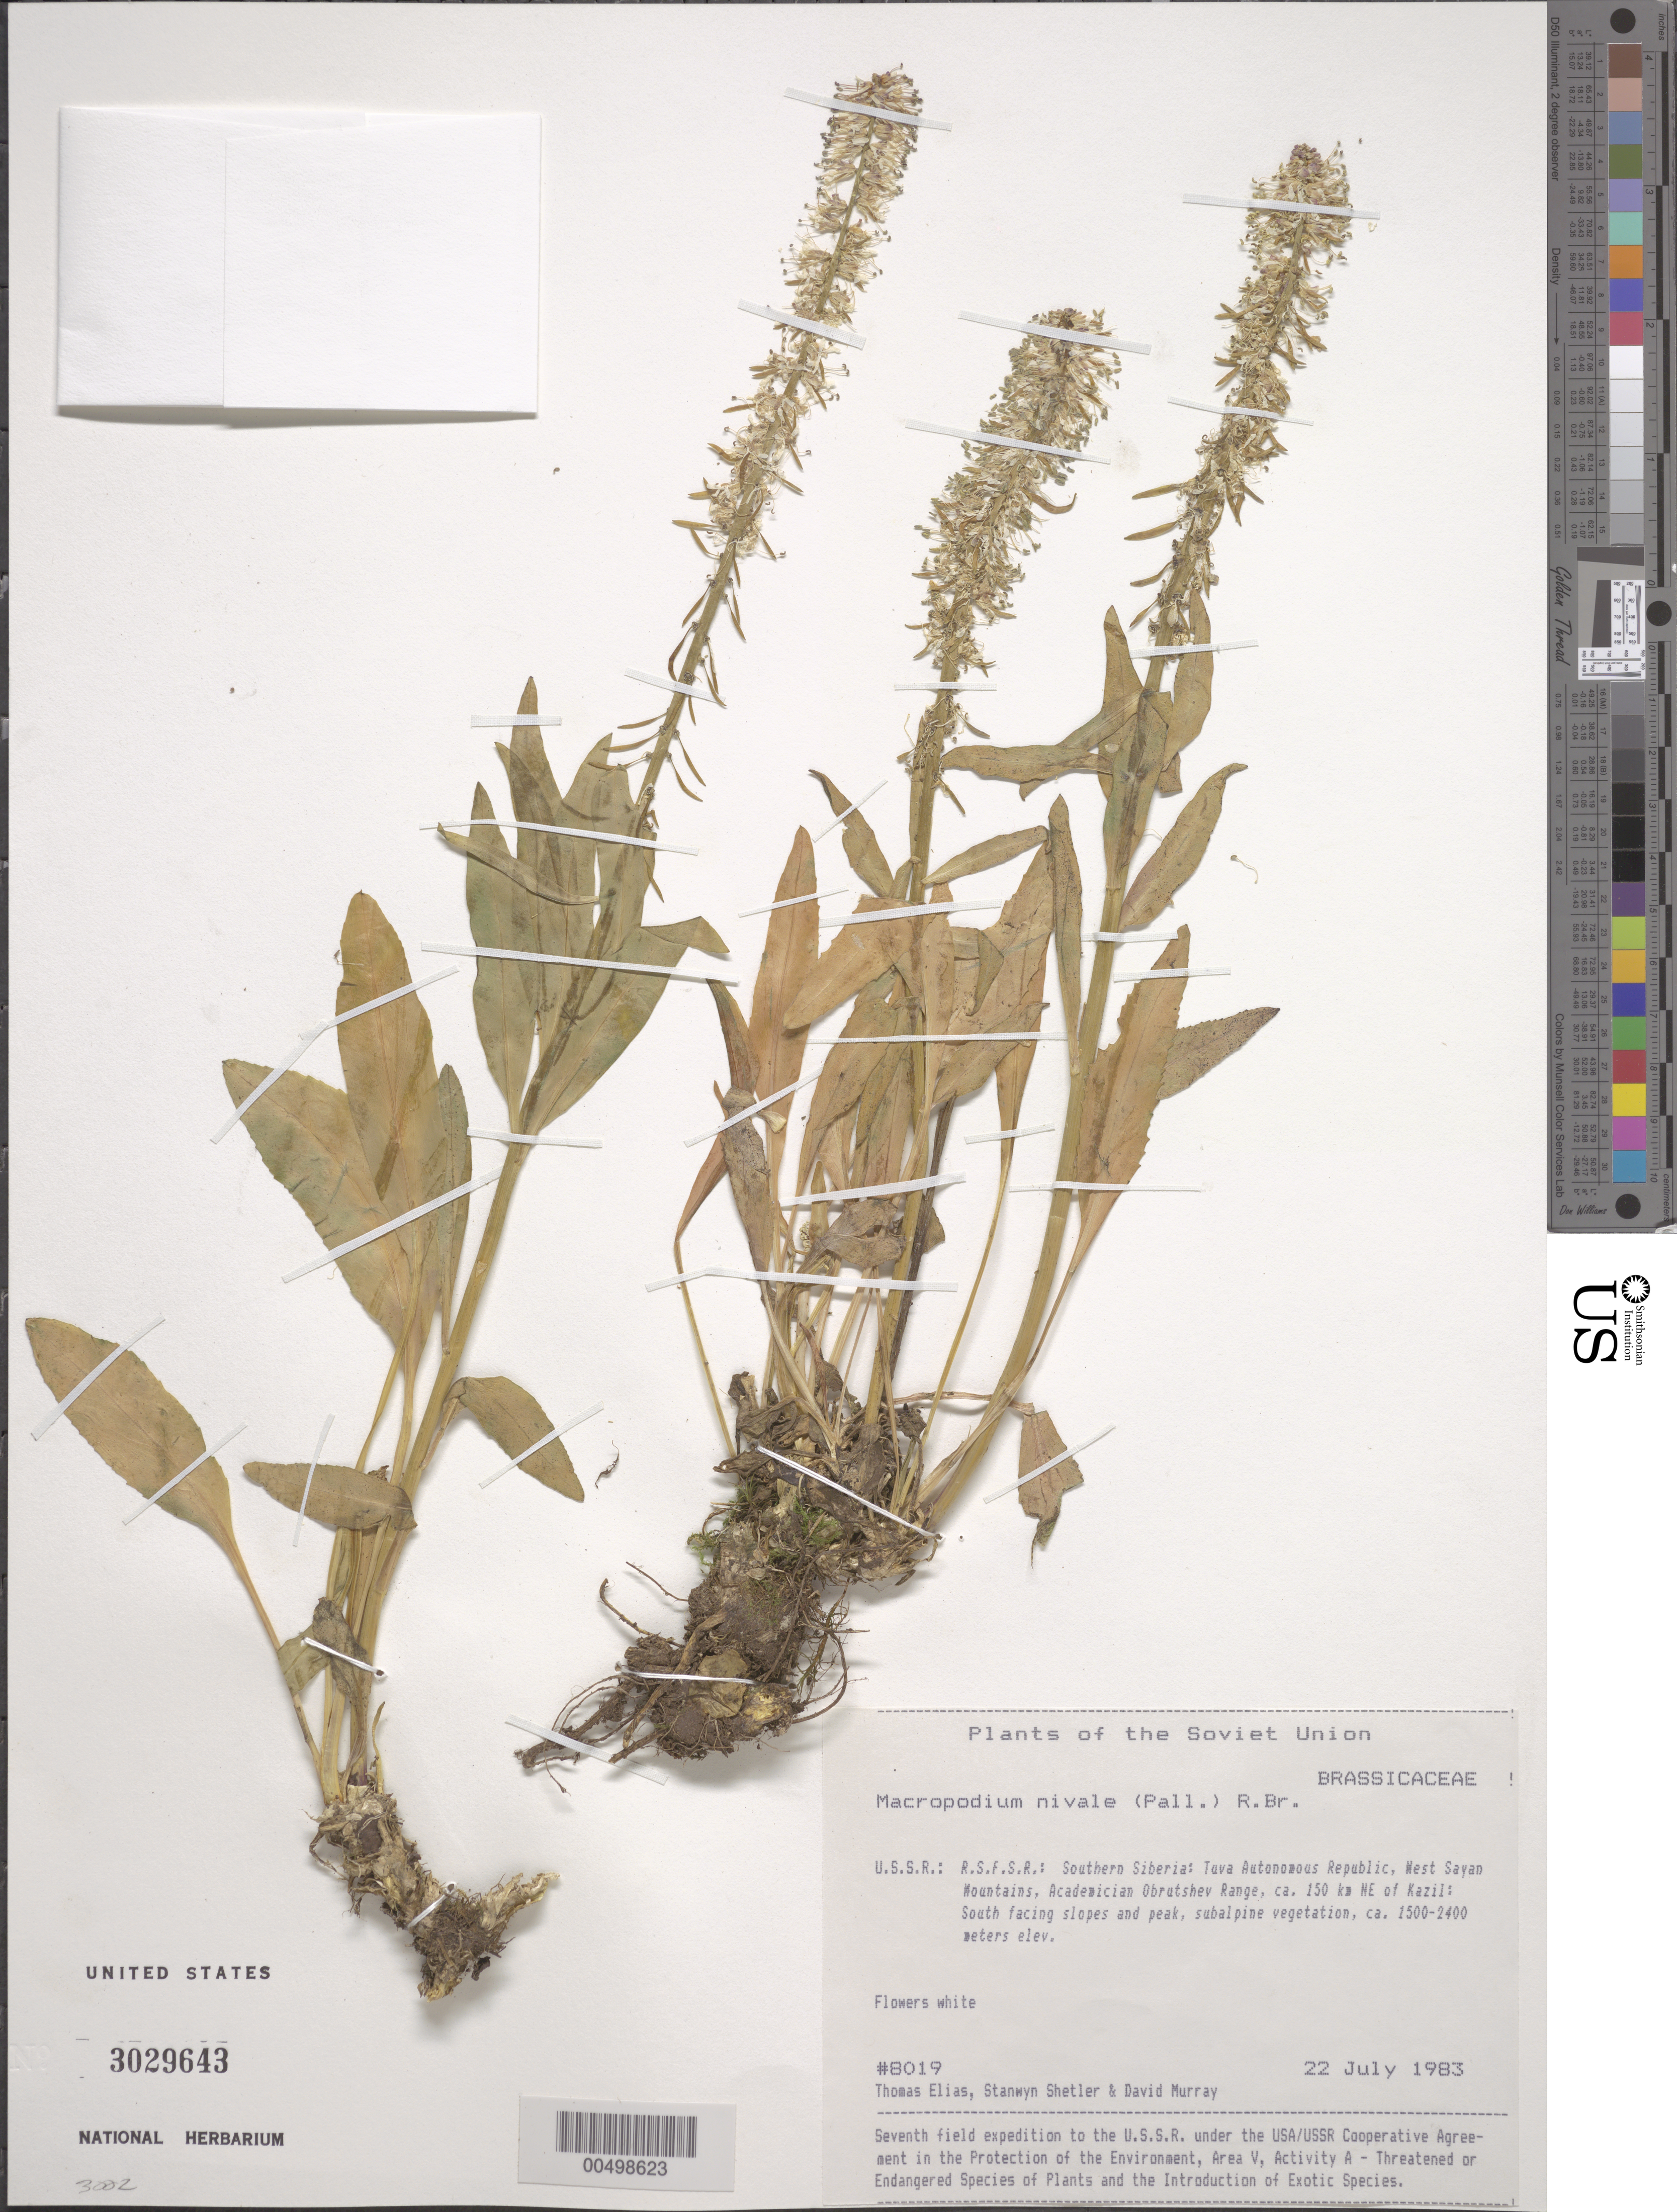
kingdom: Plantae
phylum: Tracheophyta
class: Magnoliopsida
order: Brassicales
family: Brassicaceae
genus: Macropodium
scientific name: Macropodium nivale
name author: (Pall.) W.T. Aiton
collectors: T. Elias, S. Shetler & D. F. Murray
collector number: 8019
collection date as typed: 22 Jul 1983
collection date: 1983-07-22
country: Russian Federation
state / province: Tuva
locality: West Sayan Mountains, Academician Obrutshev Range, ca. 150 km NE of Kazil [Kyzyl]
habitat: south-facing slopes and peak, subalpine vegetation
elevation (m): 1500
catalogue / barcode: US 3029643